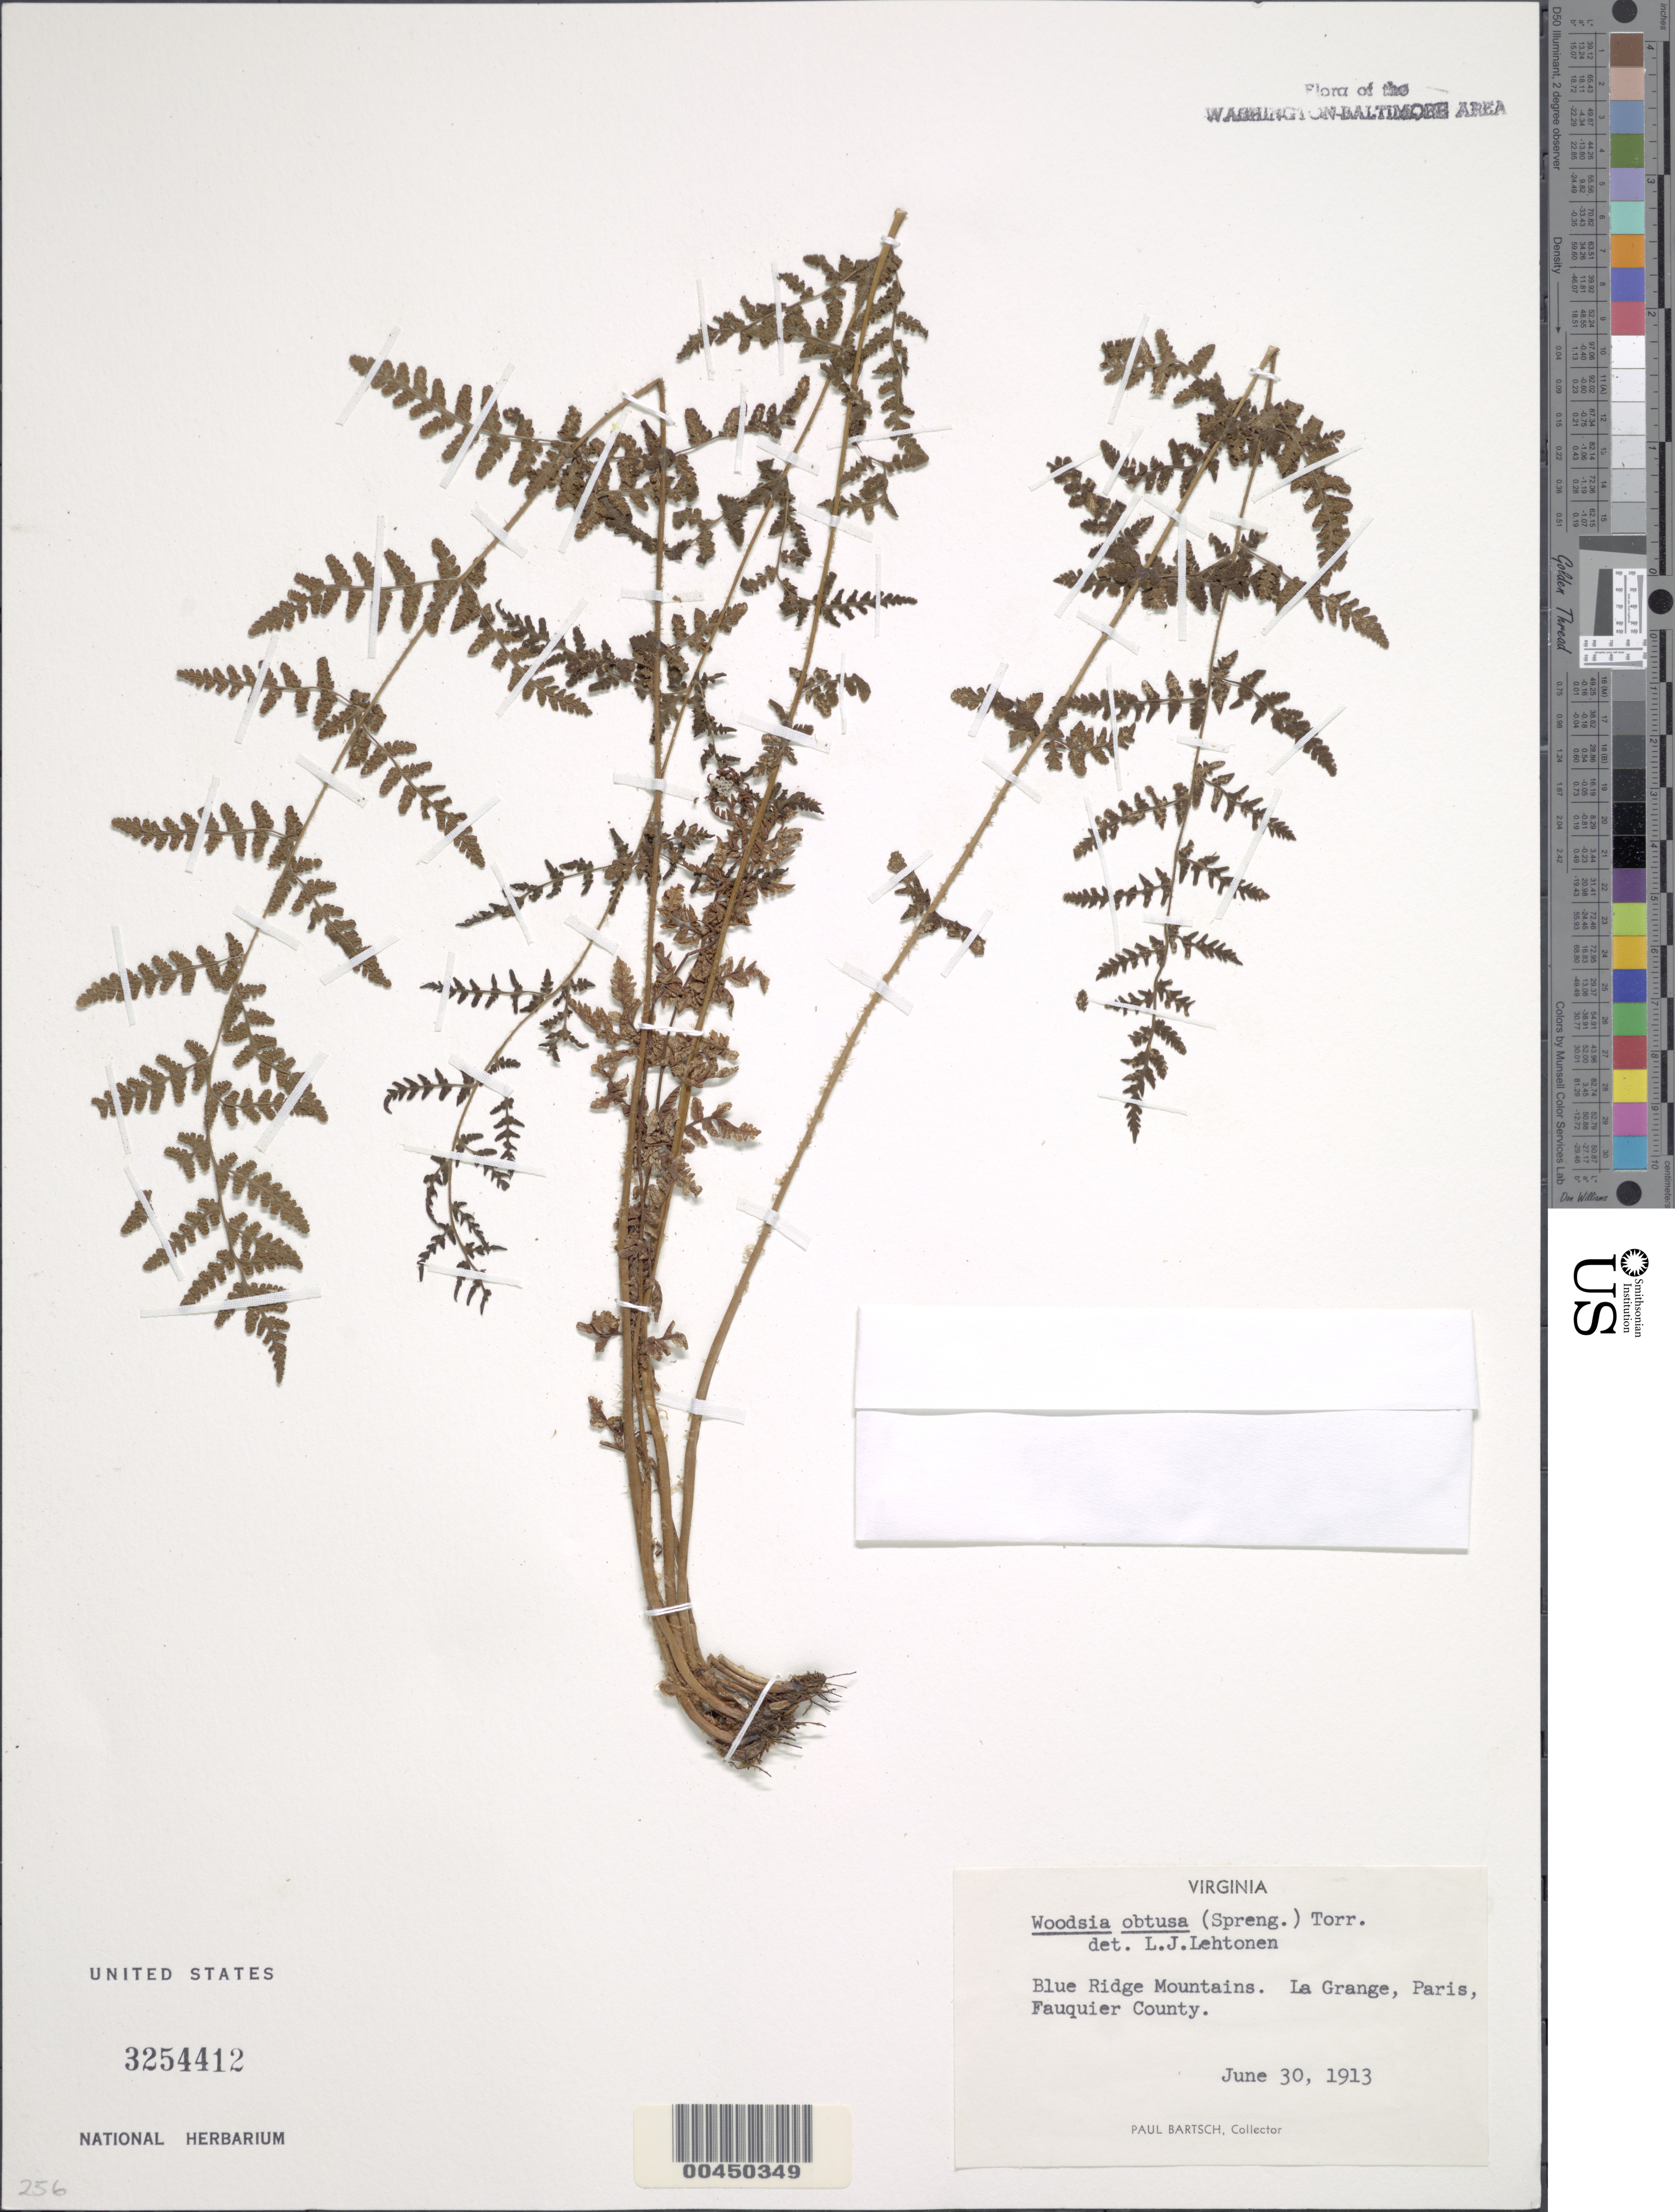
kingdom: Plantae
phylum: Tracheophyta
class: Polypodiopsida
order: Polypodiales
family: Woodsiaceae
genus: Woodsia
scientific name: Woodsia obtusa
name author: (Spreng.) Torr.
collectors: P. Bartsch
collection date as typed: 30 Jun 1913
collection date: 1913-06-30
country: United States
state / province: Virginia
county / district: Fauquier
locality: Blue Ridge Mountains, La Grange, Paris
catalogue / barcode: US 3254412